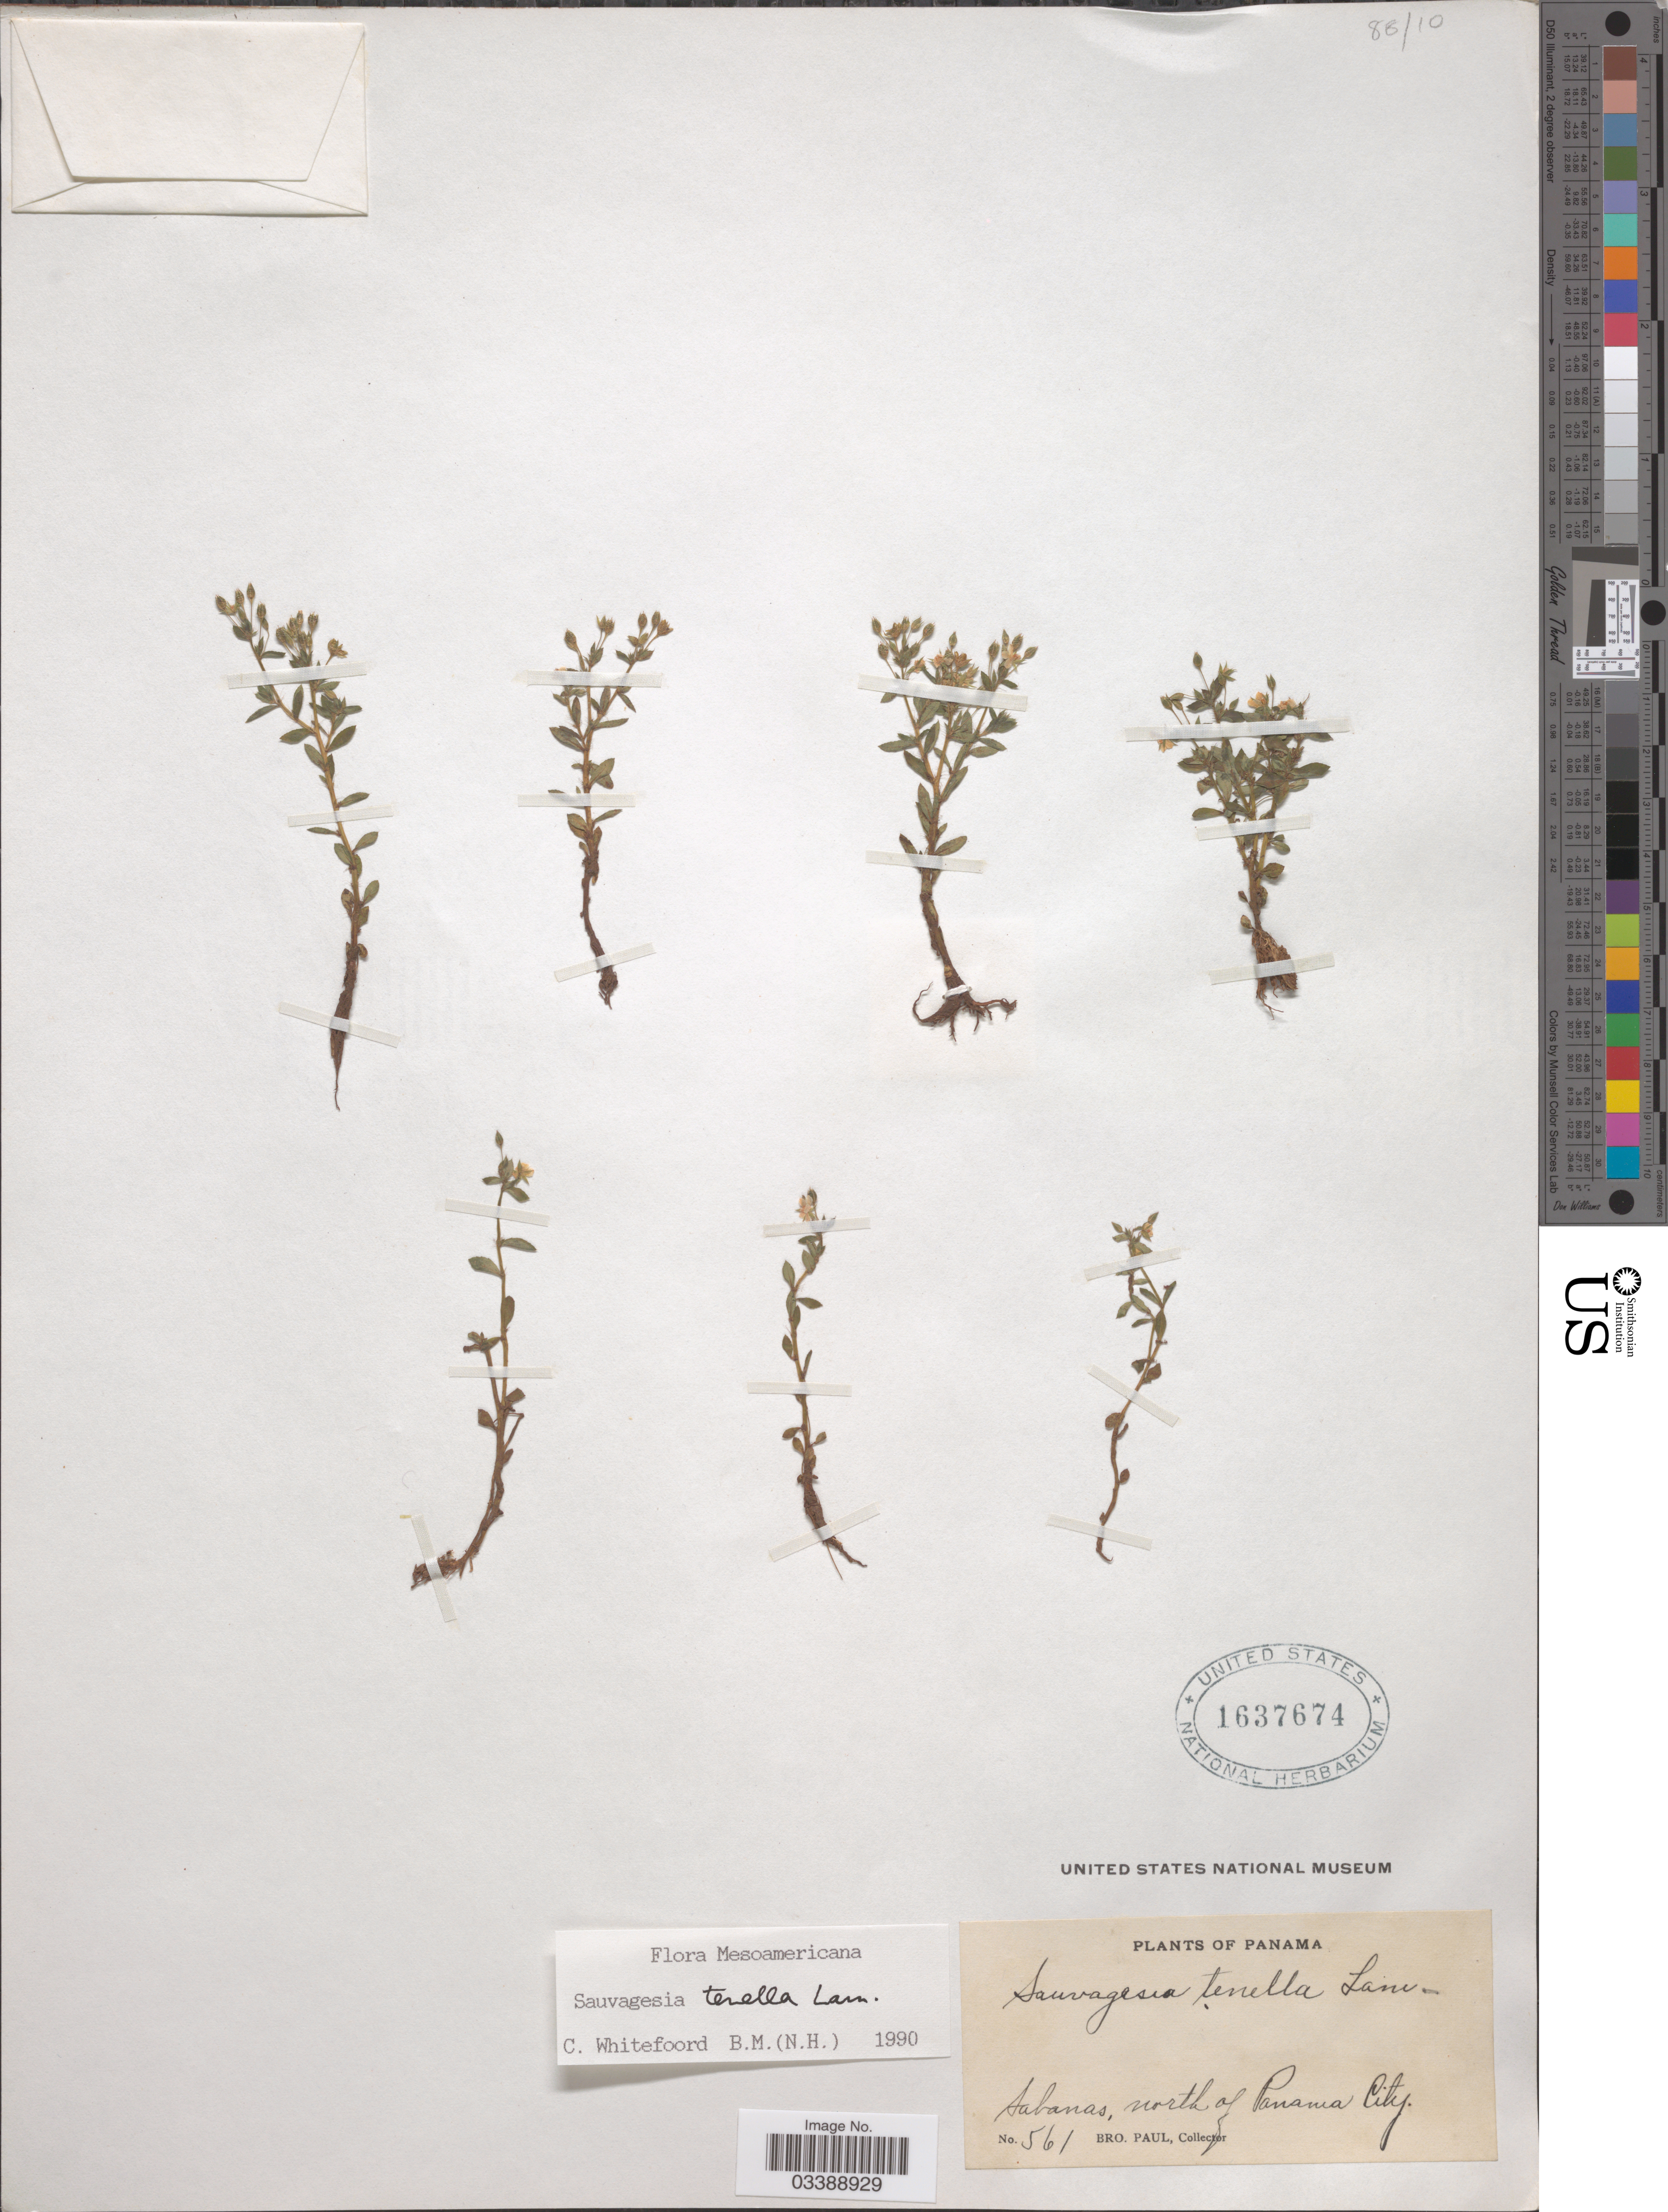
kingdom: Plantae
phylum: Tracheophyta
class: Magnoliopsida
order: Malpighiales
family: Ochnaceae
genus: Sauvagesia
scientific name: Sauvagesia tenella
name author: Lam.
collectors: B. Paul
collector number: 561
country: Panama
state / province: Panamá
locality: Sabanas, north of Panama City.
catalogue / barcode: US 1637674